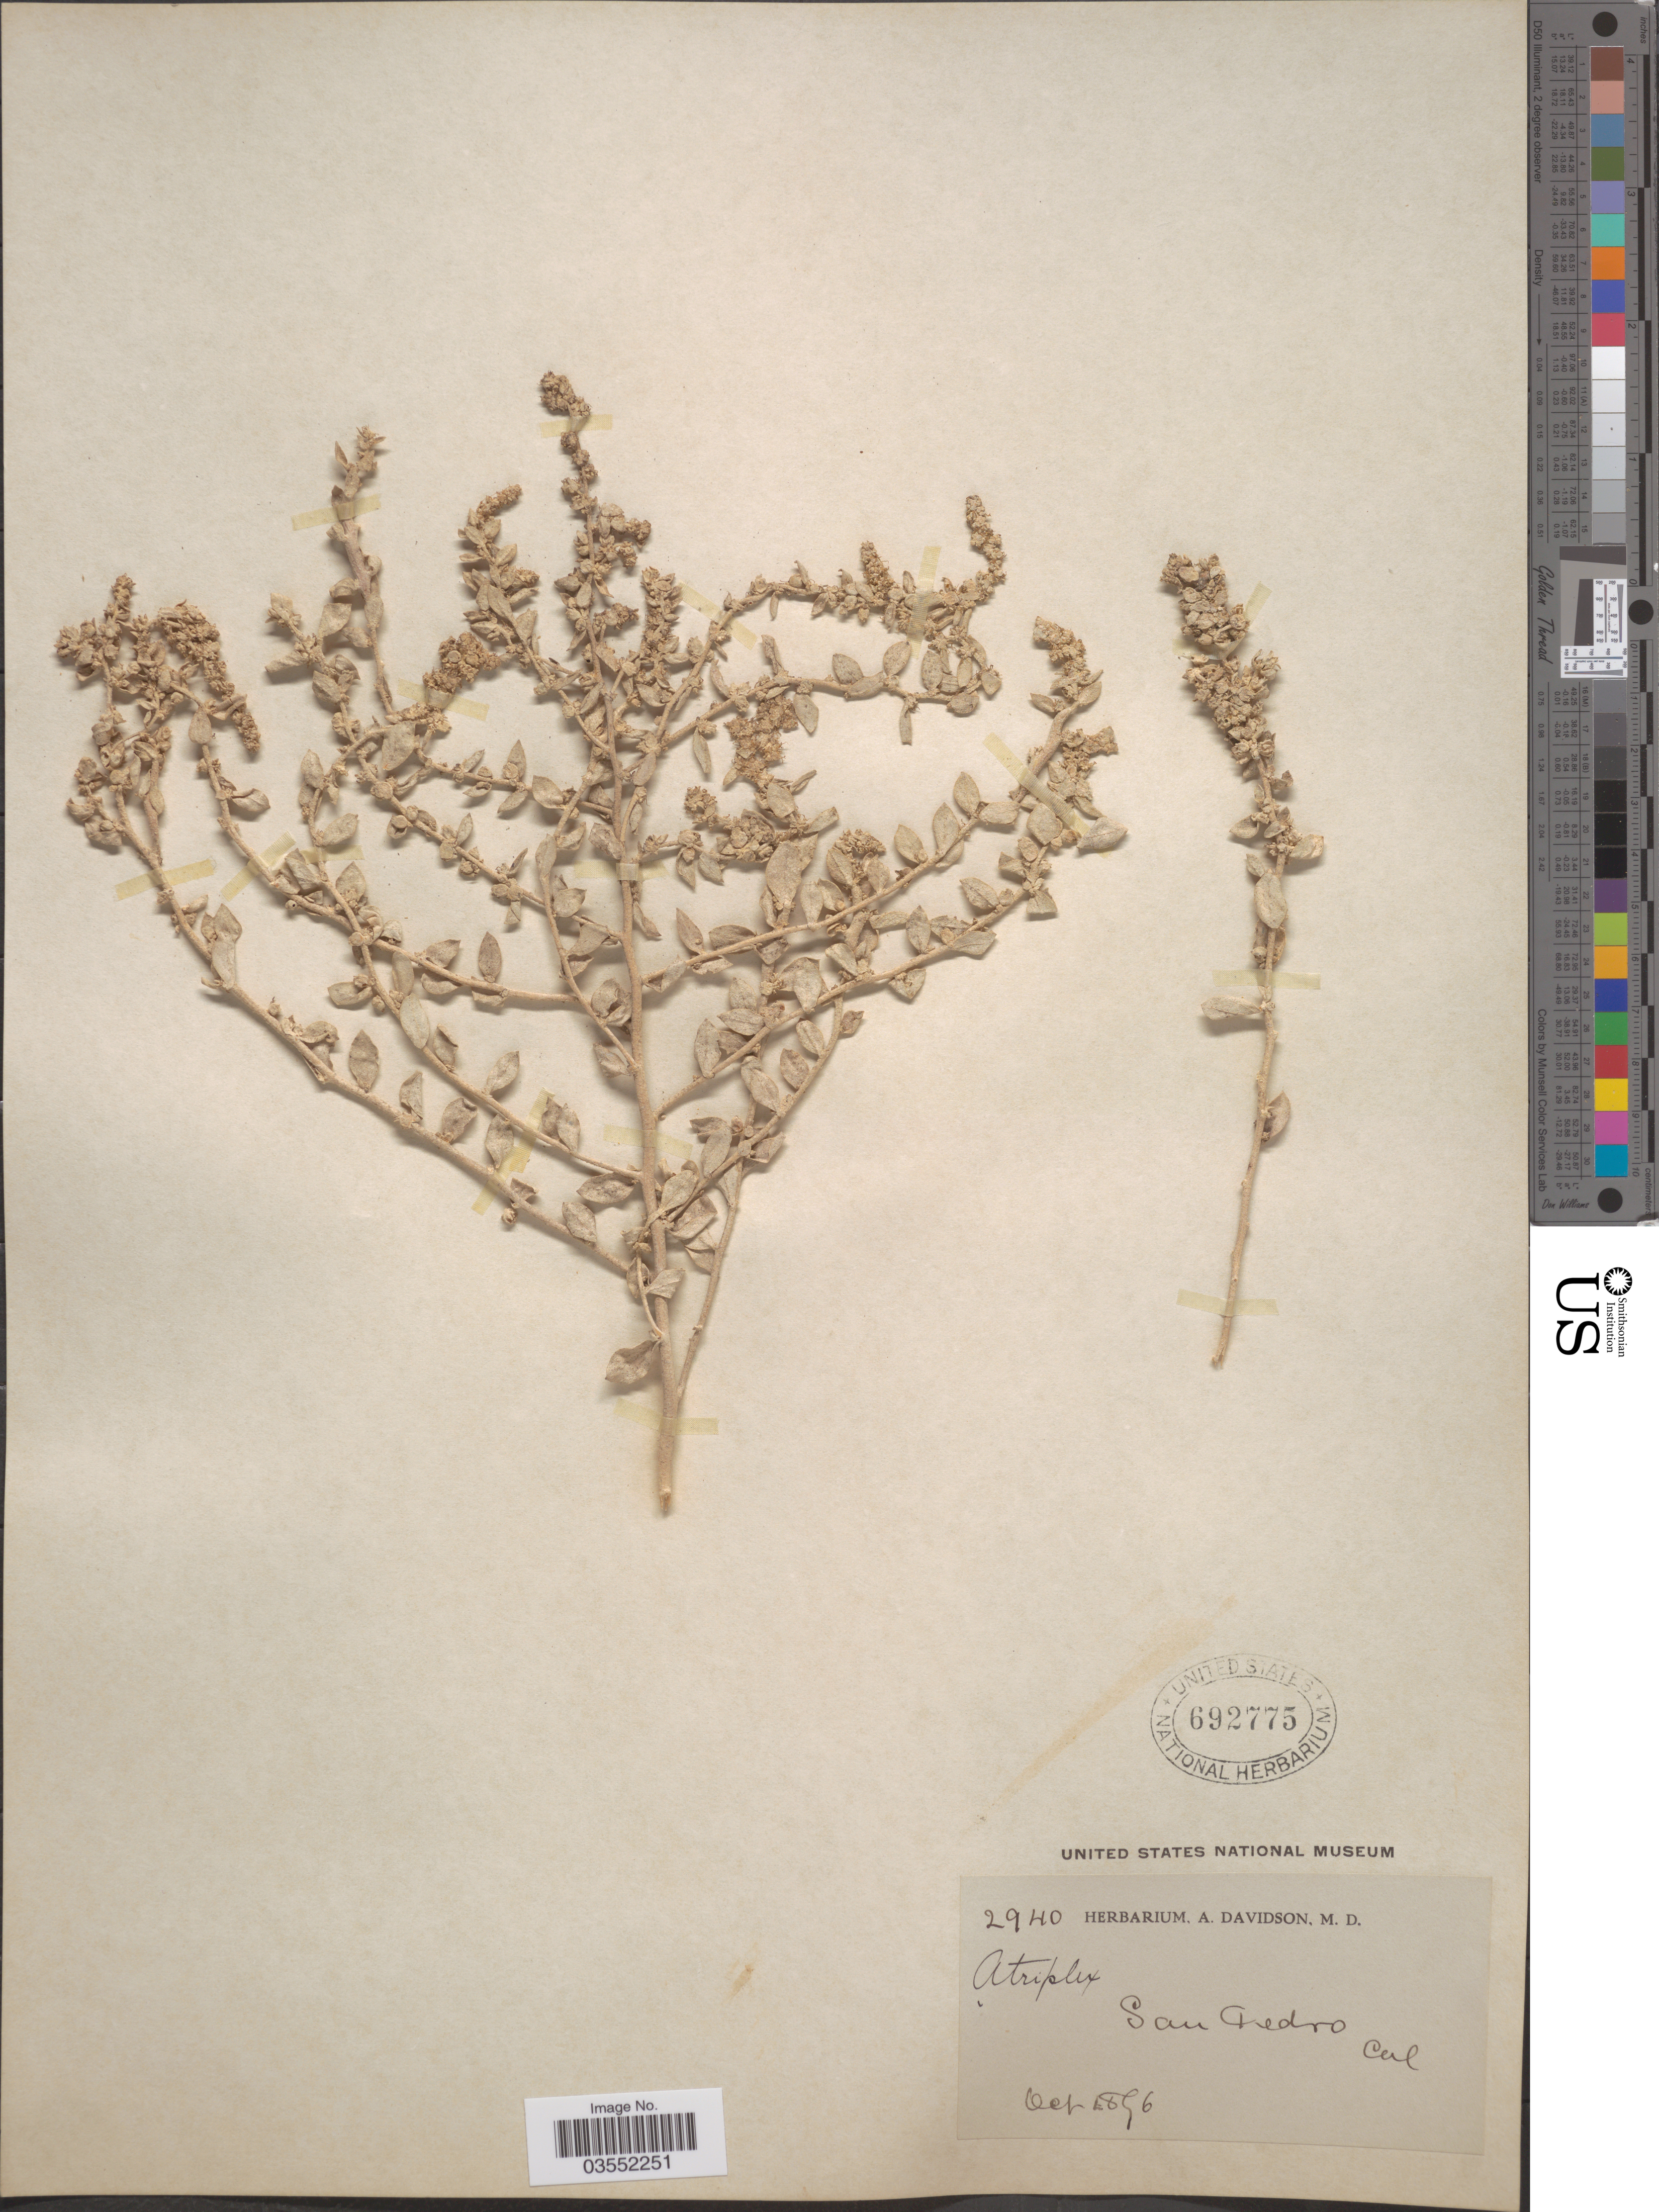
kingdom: Plantae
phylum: Tracheophyta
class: Magnoliopsida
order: Caryophyllales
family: Amaranthaceae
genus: Atriplex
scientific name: Atriplex leucophylla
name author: (Moq.) D. Dietr.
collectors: ex herb. A. Davidson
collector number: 2940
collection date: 1896-10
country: United States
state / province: California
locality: San Pedro.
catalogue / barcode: US 692775